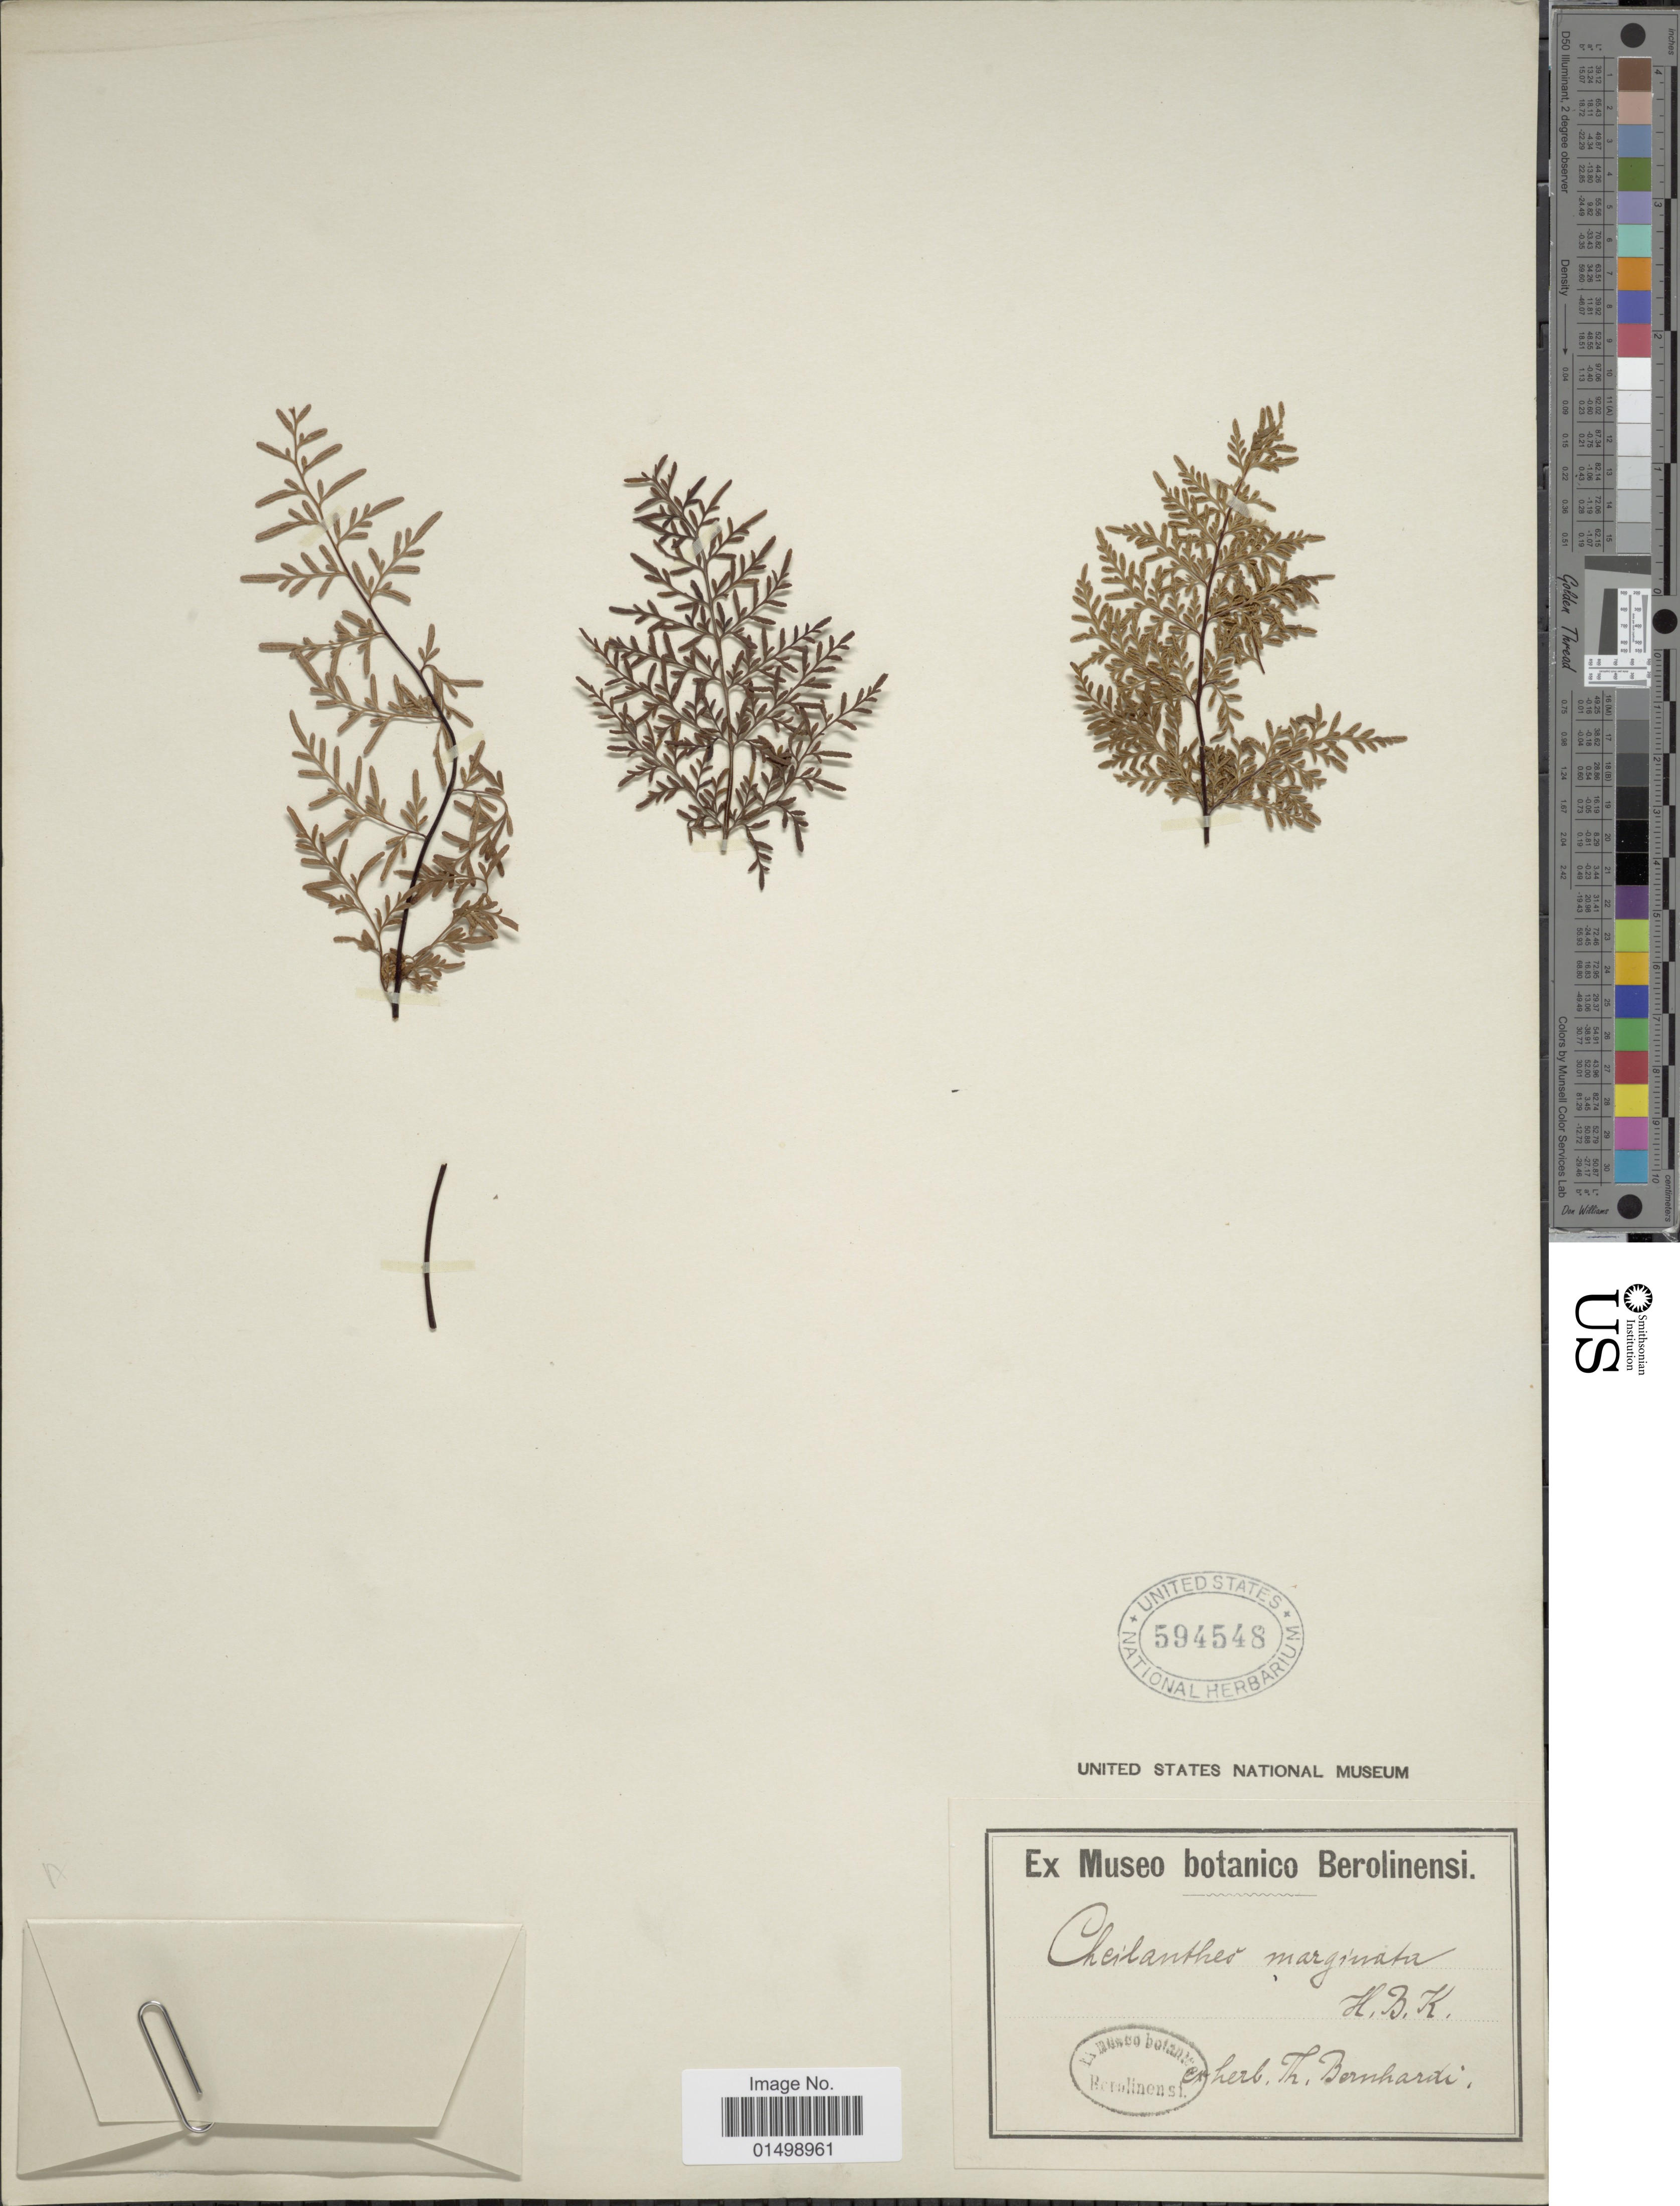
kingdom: Plantae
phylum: Tracheophyta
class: Polypodiopsida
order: Polypodiales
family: Pteridaceae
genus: Cheilanthes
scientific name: Cheilanthes pyramidalis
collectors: ex herb. Bernhardi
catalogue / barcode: US 594548